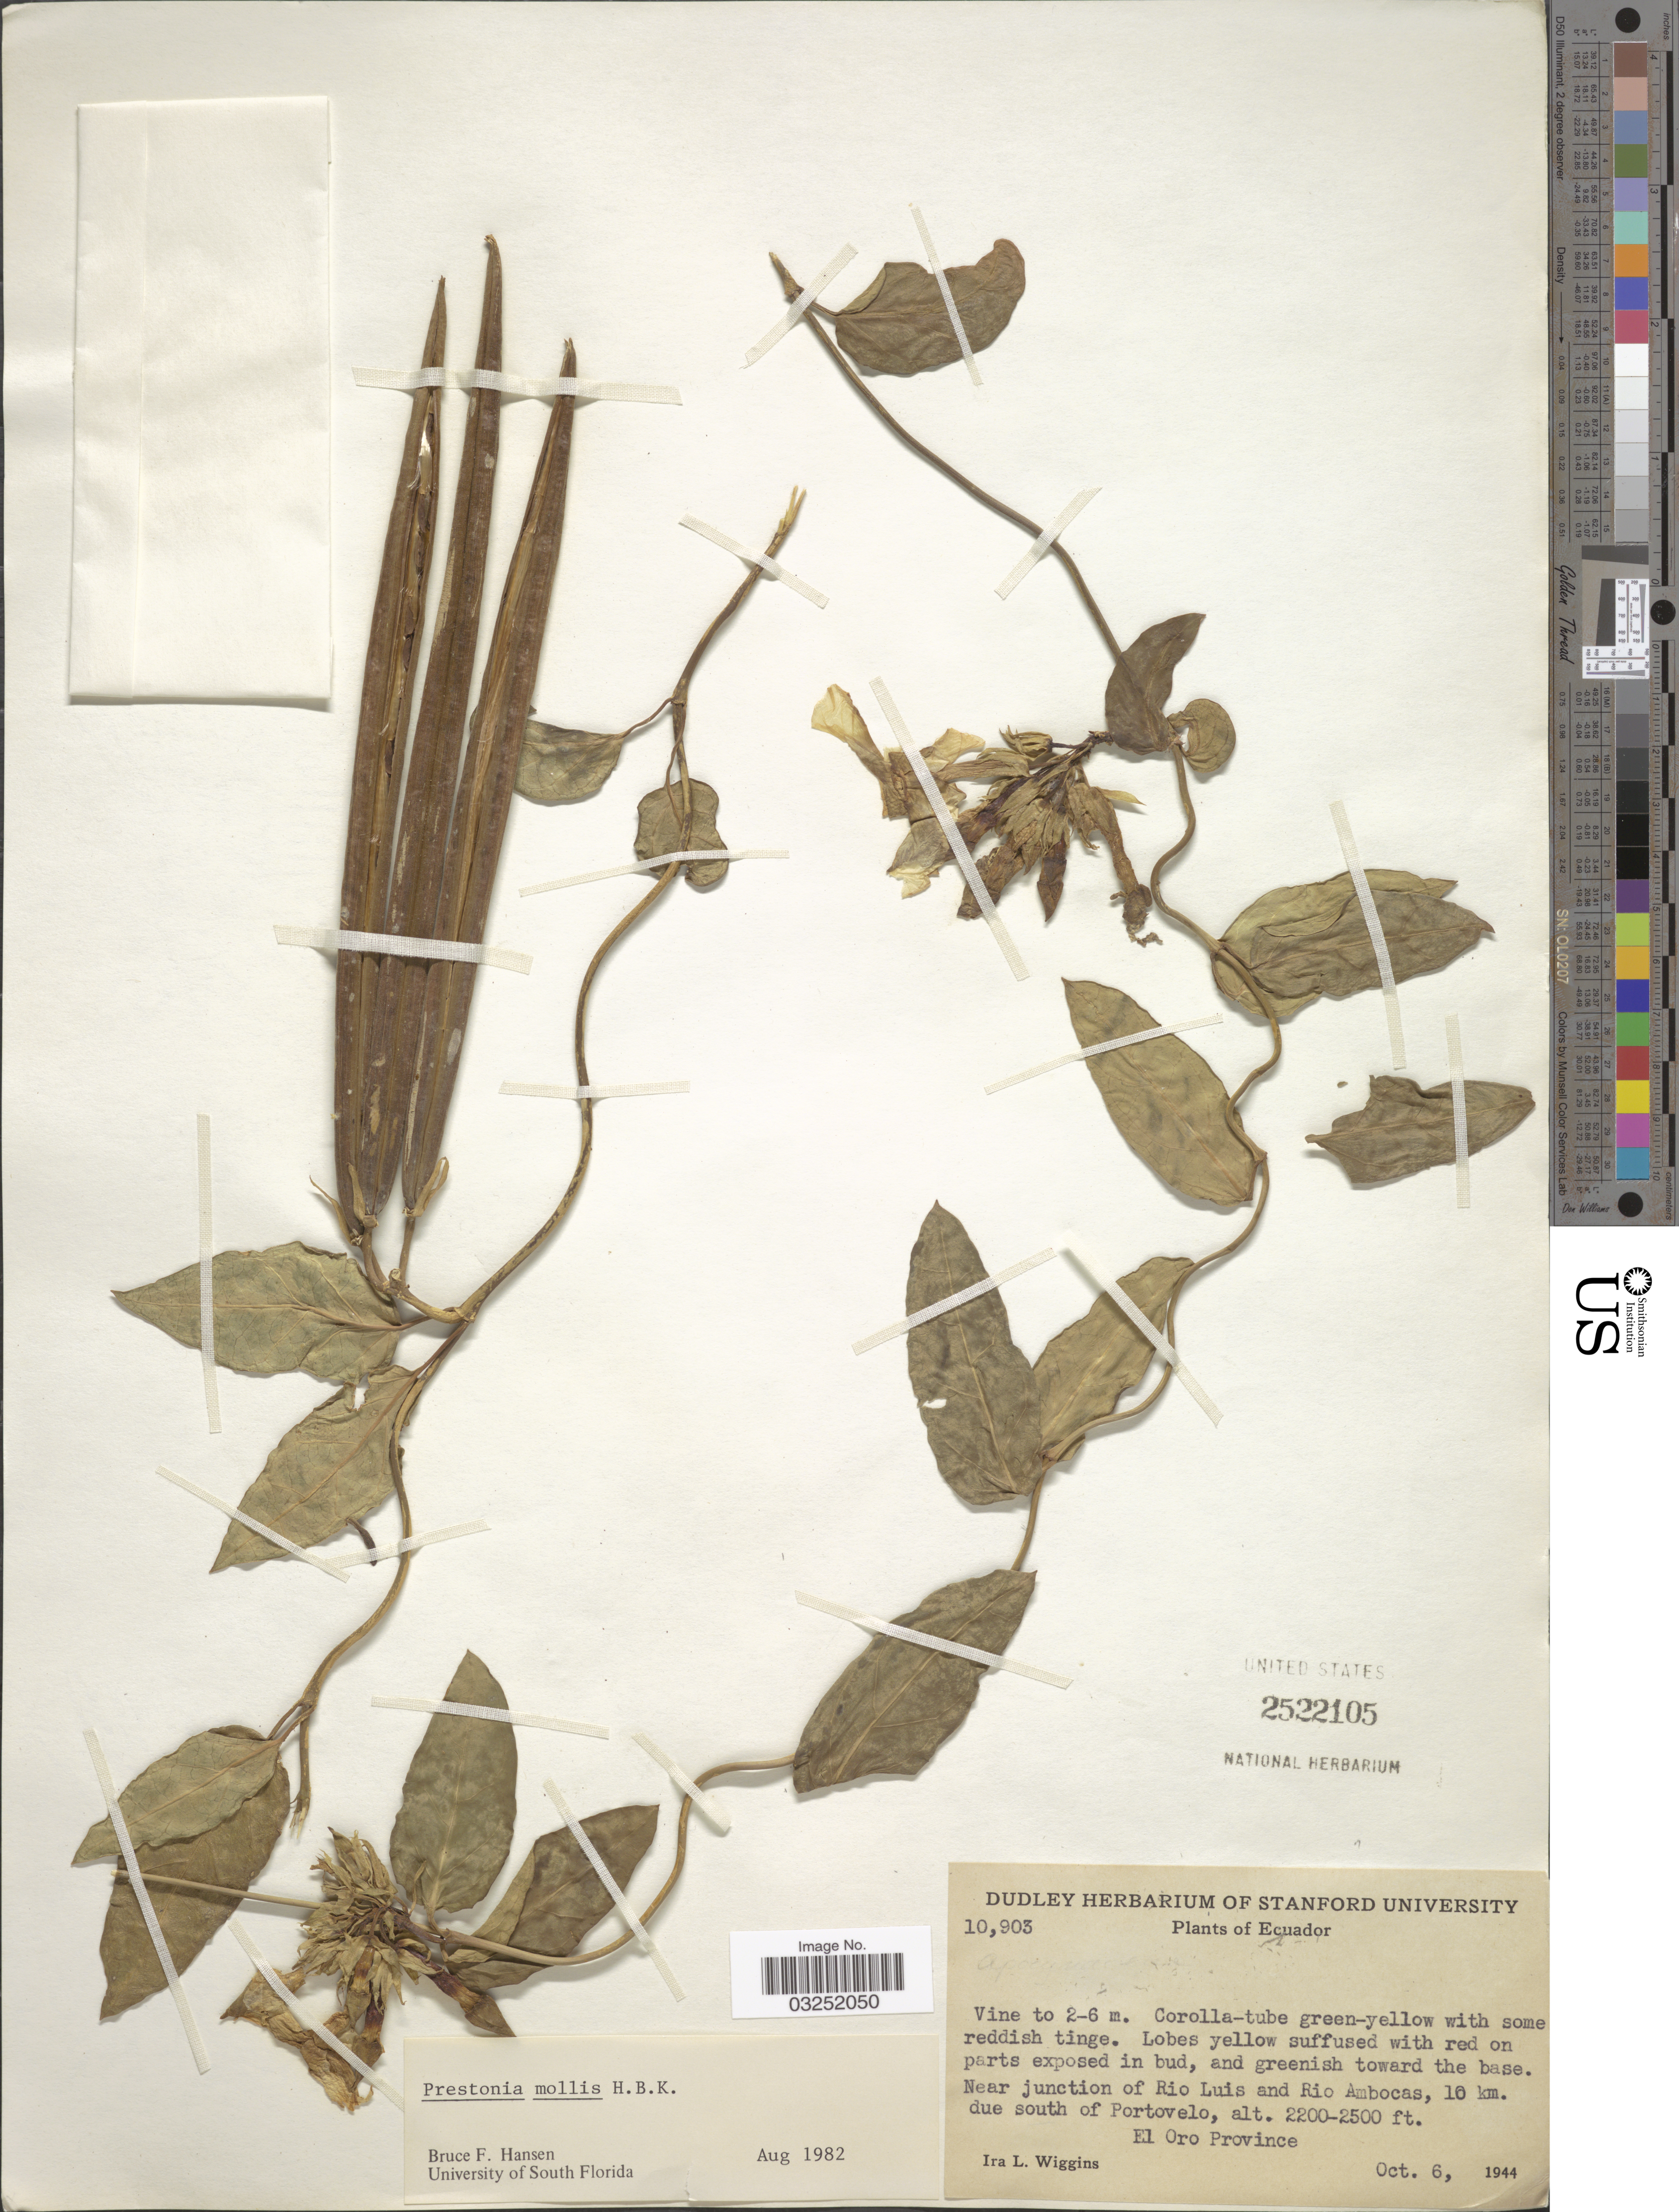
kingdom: Plantae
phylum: Tracheophyta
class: Magnoliopsida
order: Gentianales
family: Apocynaceae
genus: Prestonia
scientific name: Prestonia mollis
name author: Kunth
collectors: I. L. Wiggins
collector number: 10903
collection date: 1944-10-06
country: Ecuador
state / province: El Oro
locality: Near junction of Rio Luis and Rio Ambocas, 10 km. due south of Portovelo, El Oro Province.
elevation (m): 671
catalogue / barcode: US 2522105